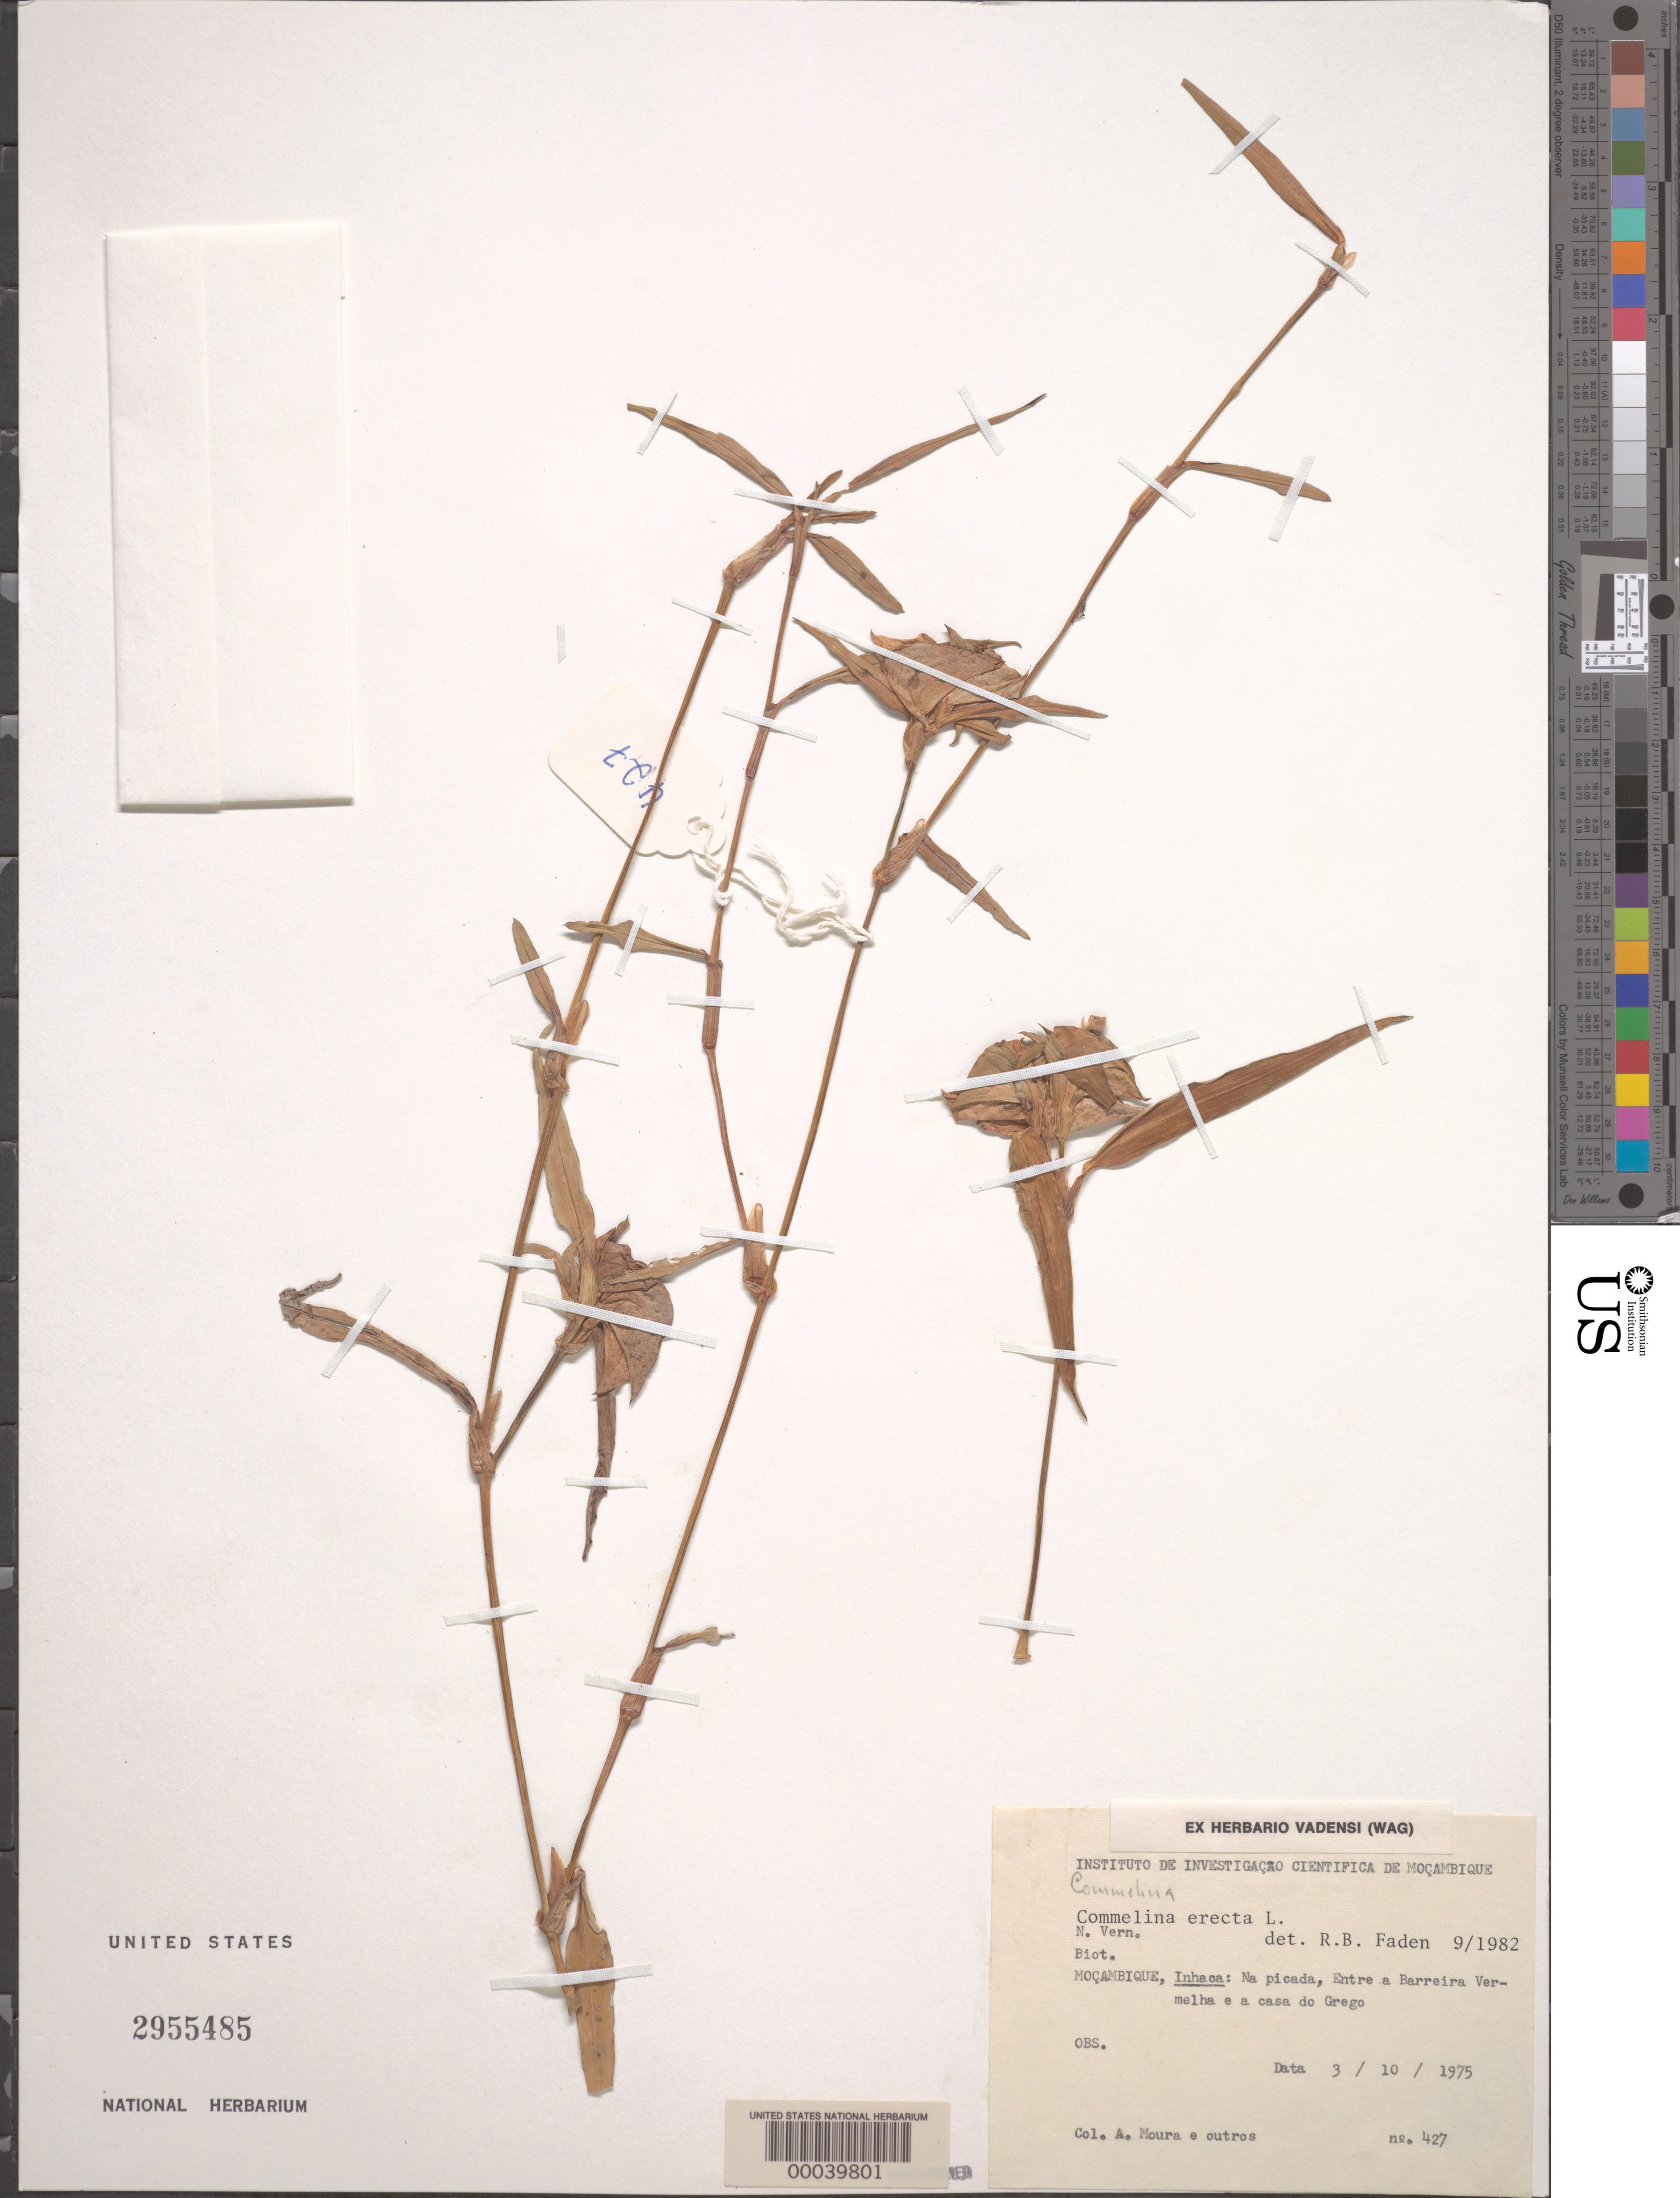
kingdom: Plantae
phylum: Tracheophyta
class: Liliopsida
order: Commelinales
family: Commelinaceae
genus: Commelina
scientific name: Commelina erecta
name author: L.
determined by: Faden, Robert B., (US), Smithsonian Institution - National Museum of Natural History (UNITED STATES)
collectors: A. Moura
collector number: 427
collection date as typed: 03 Oct 1975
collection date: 1975-10-03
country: Mozambique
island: Inhaca Island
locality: Inhaca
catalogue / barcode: US 2955485